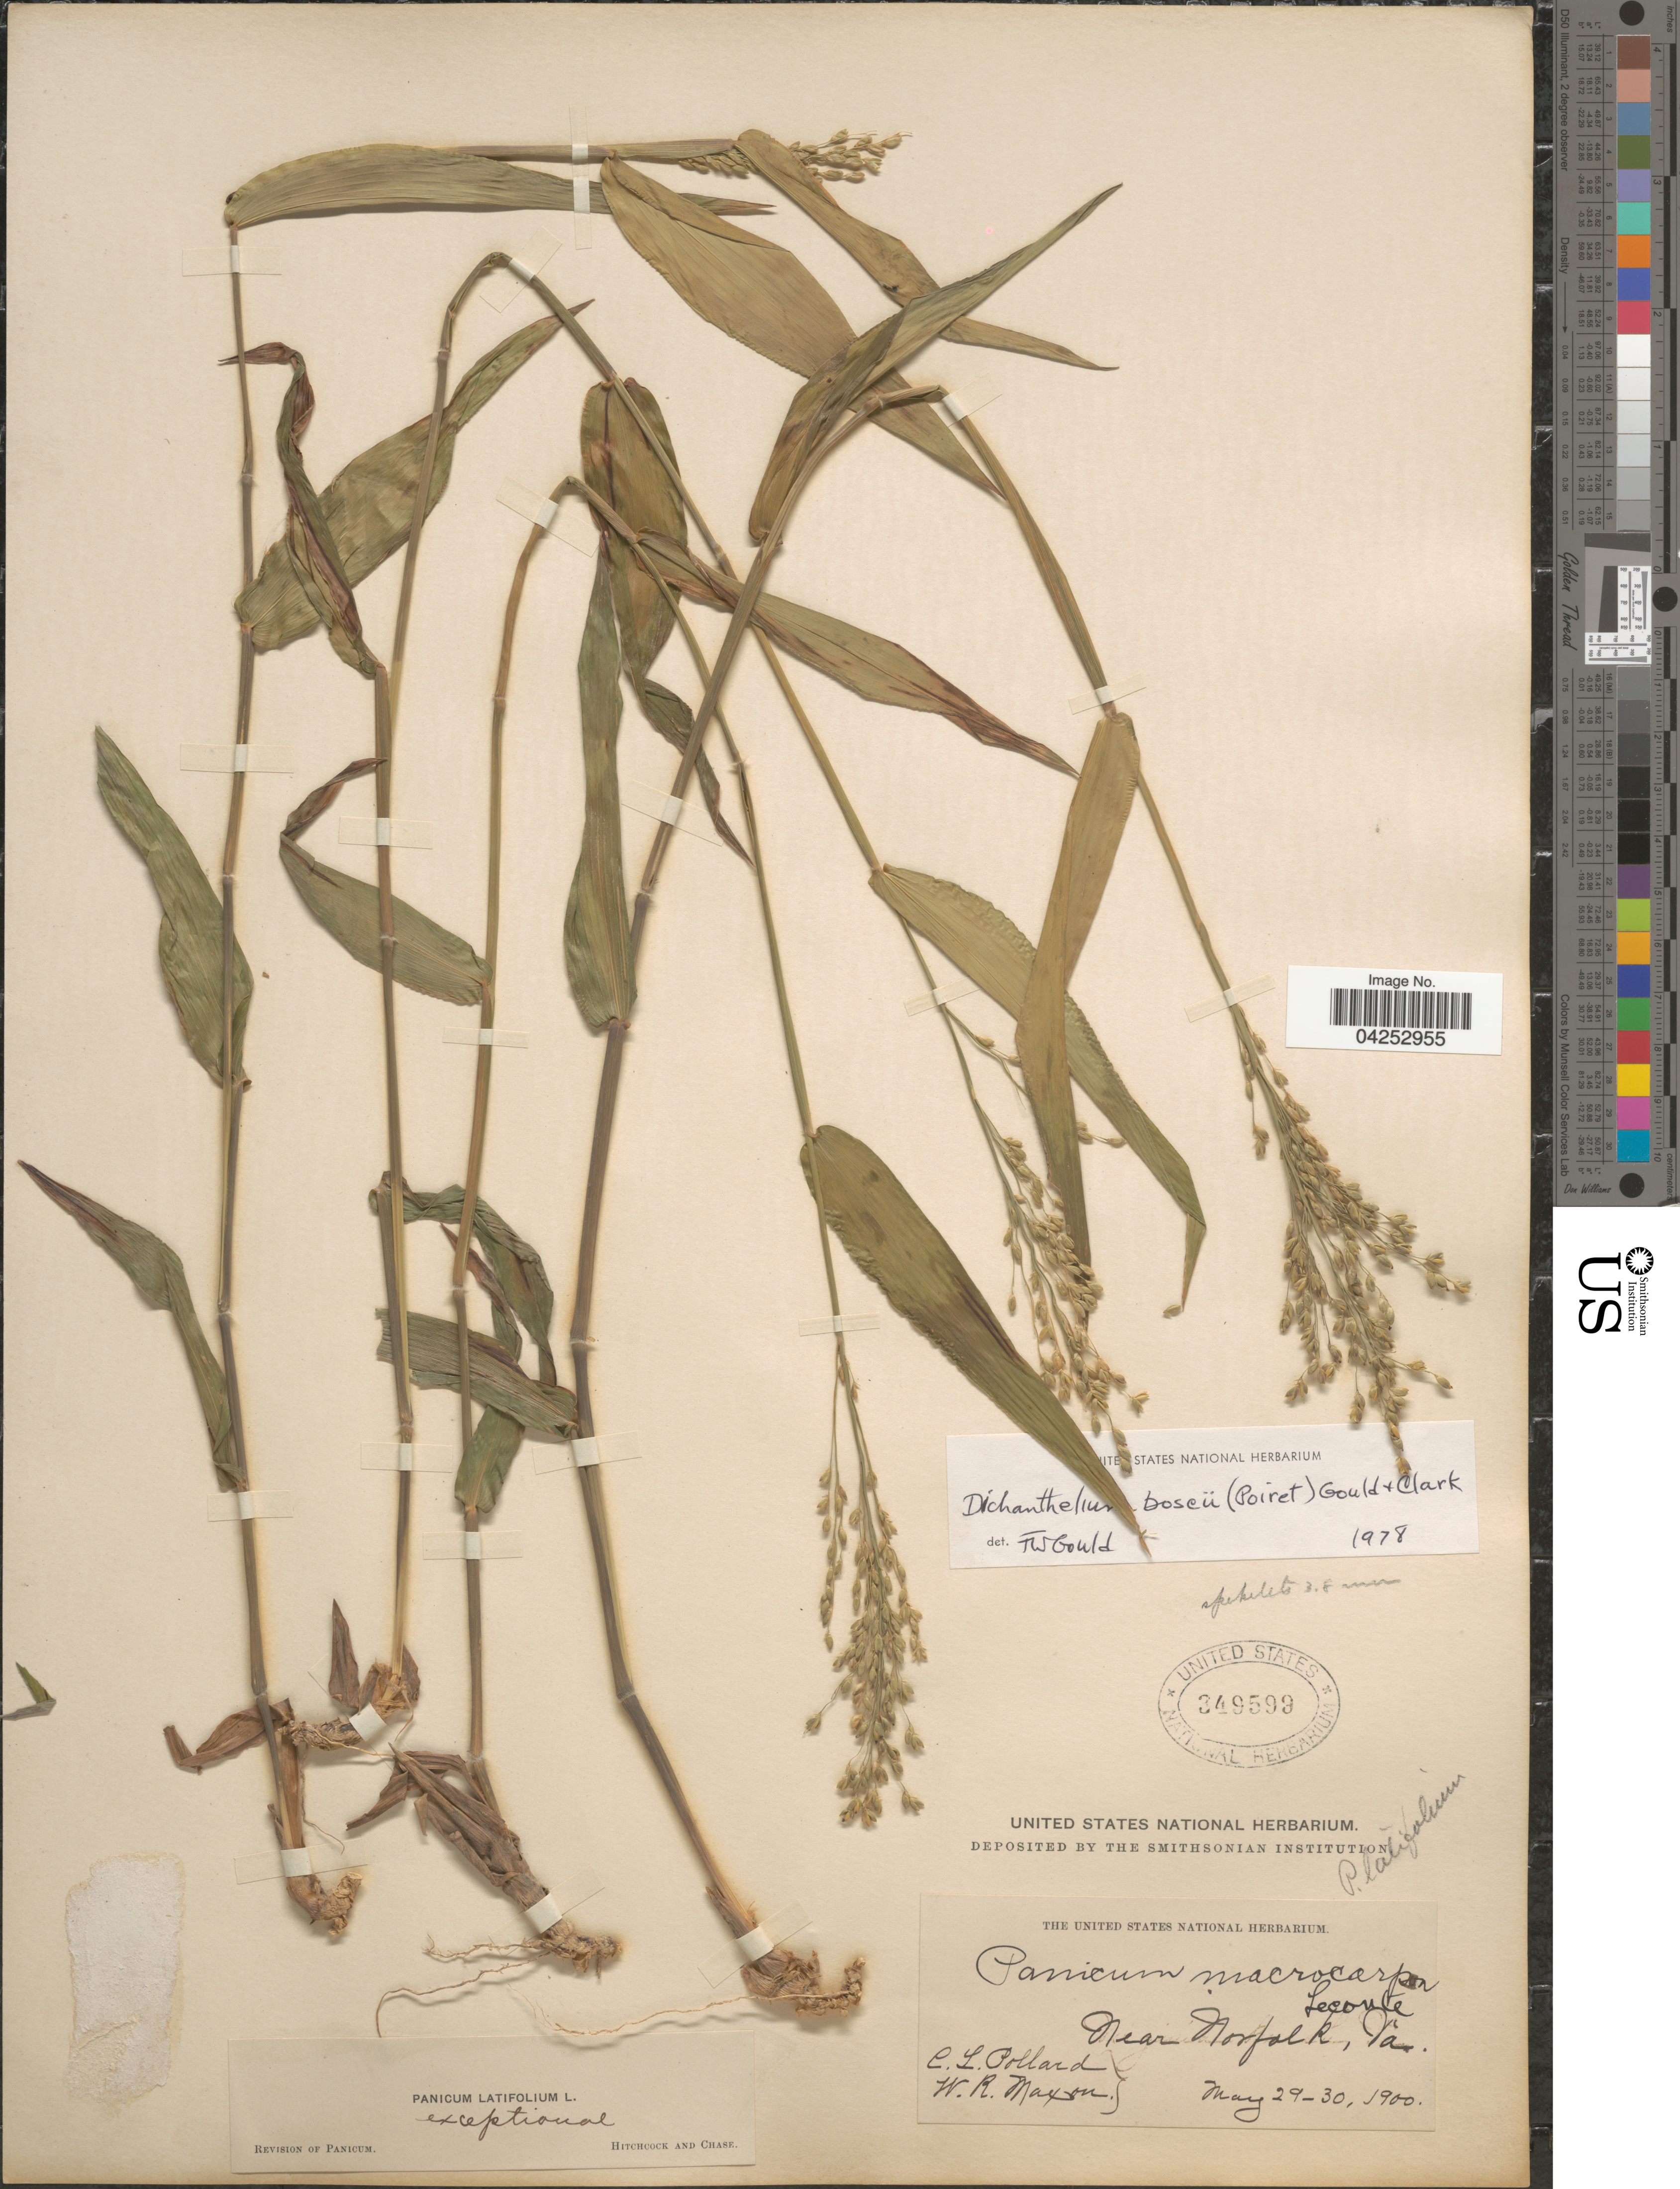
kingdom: Plantae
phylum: Tracheophyta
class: Liliopsida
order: Poales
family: Poaceae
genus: Dichanthelium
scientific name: Dichanthelium boscii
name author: (Poir.) Gould & C.A. Clark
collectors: C. L. Pollard & W. R. Maxon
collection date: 1900-05-29/1900-05-30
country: United States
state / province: Virginia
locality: Near Norfolk.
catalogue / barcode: US 349599